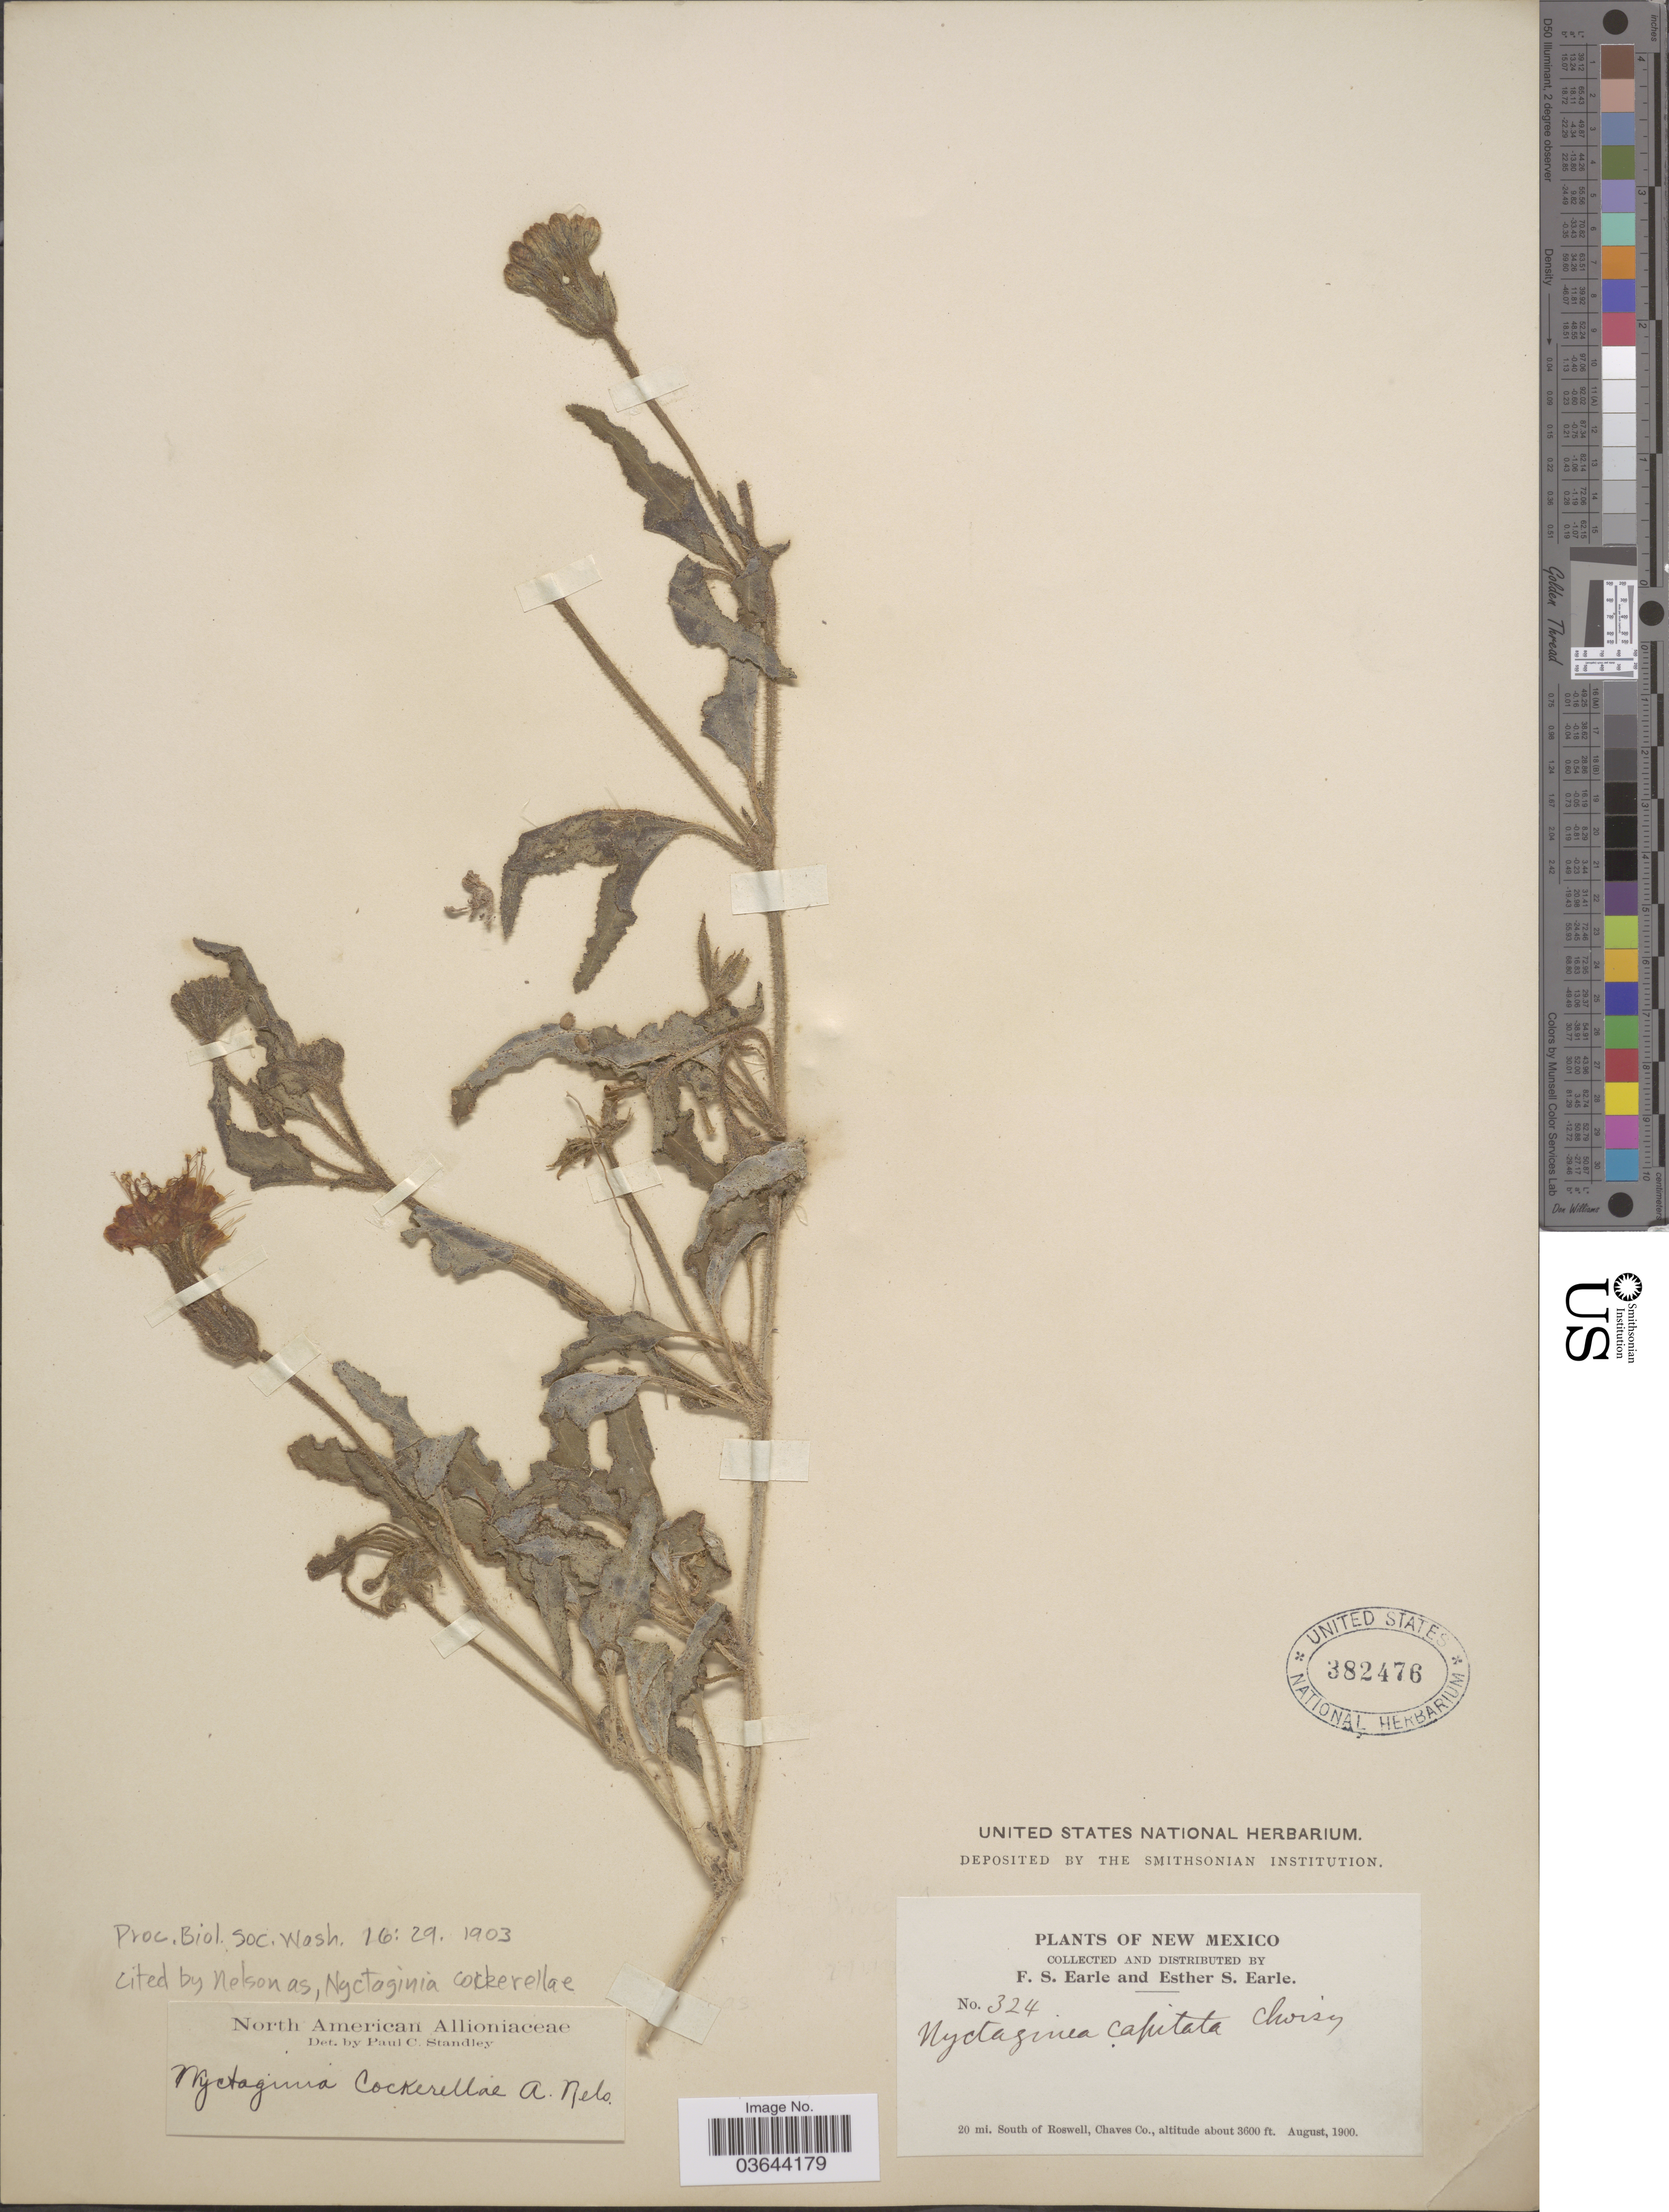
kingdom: Plantae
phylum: Tracheophyta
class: Magnoliopsida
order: Caryophyllales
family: Nyctaginaceae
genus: Nyctaginia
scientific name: Nyctaginia cockerelliae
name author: A. Nelson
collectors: F. S. Earle & E. S. Earle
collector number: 324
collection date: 1900-08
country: United States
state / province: New Mexico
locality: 20 mi. South of Roswell, Chaves Co.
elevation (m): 1097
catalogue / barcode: US 382476